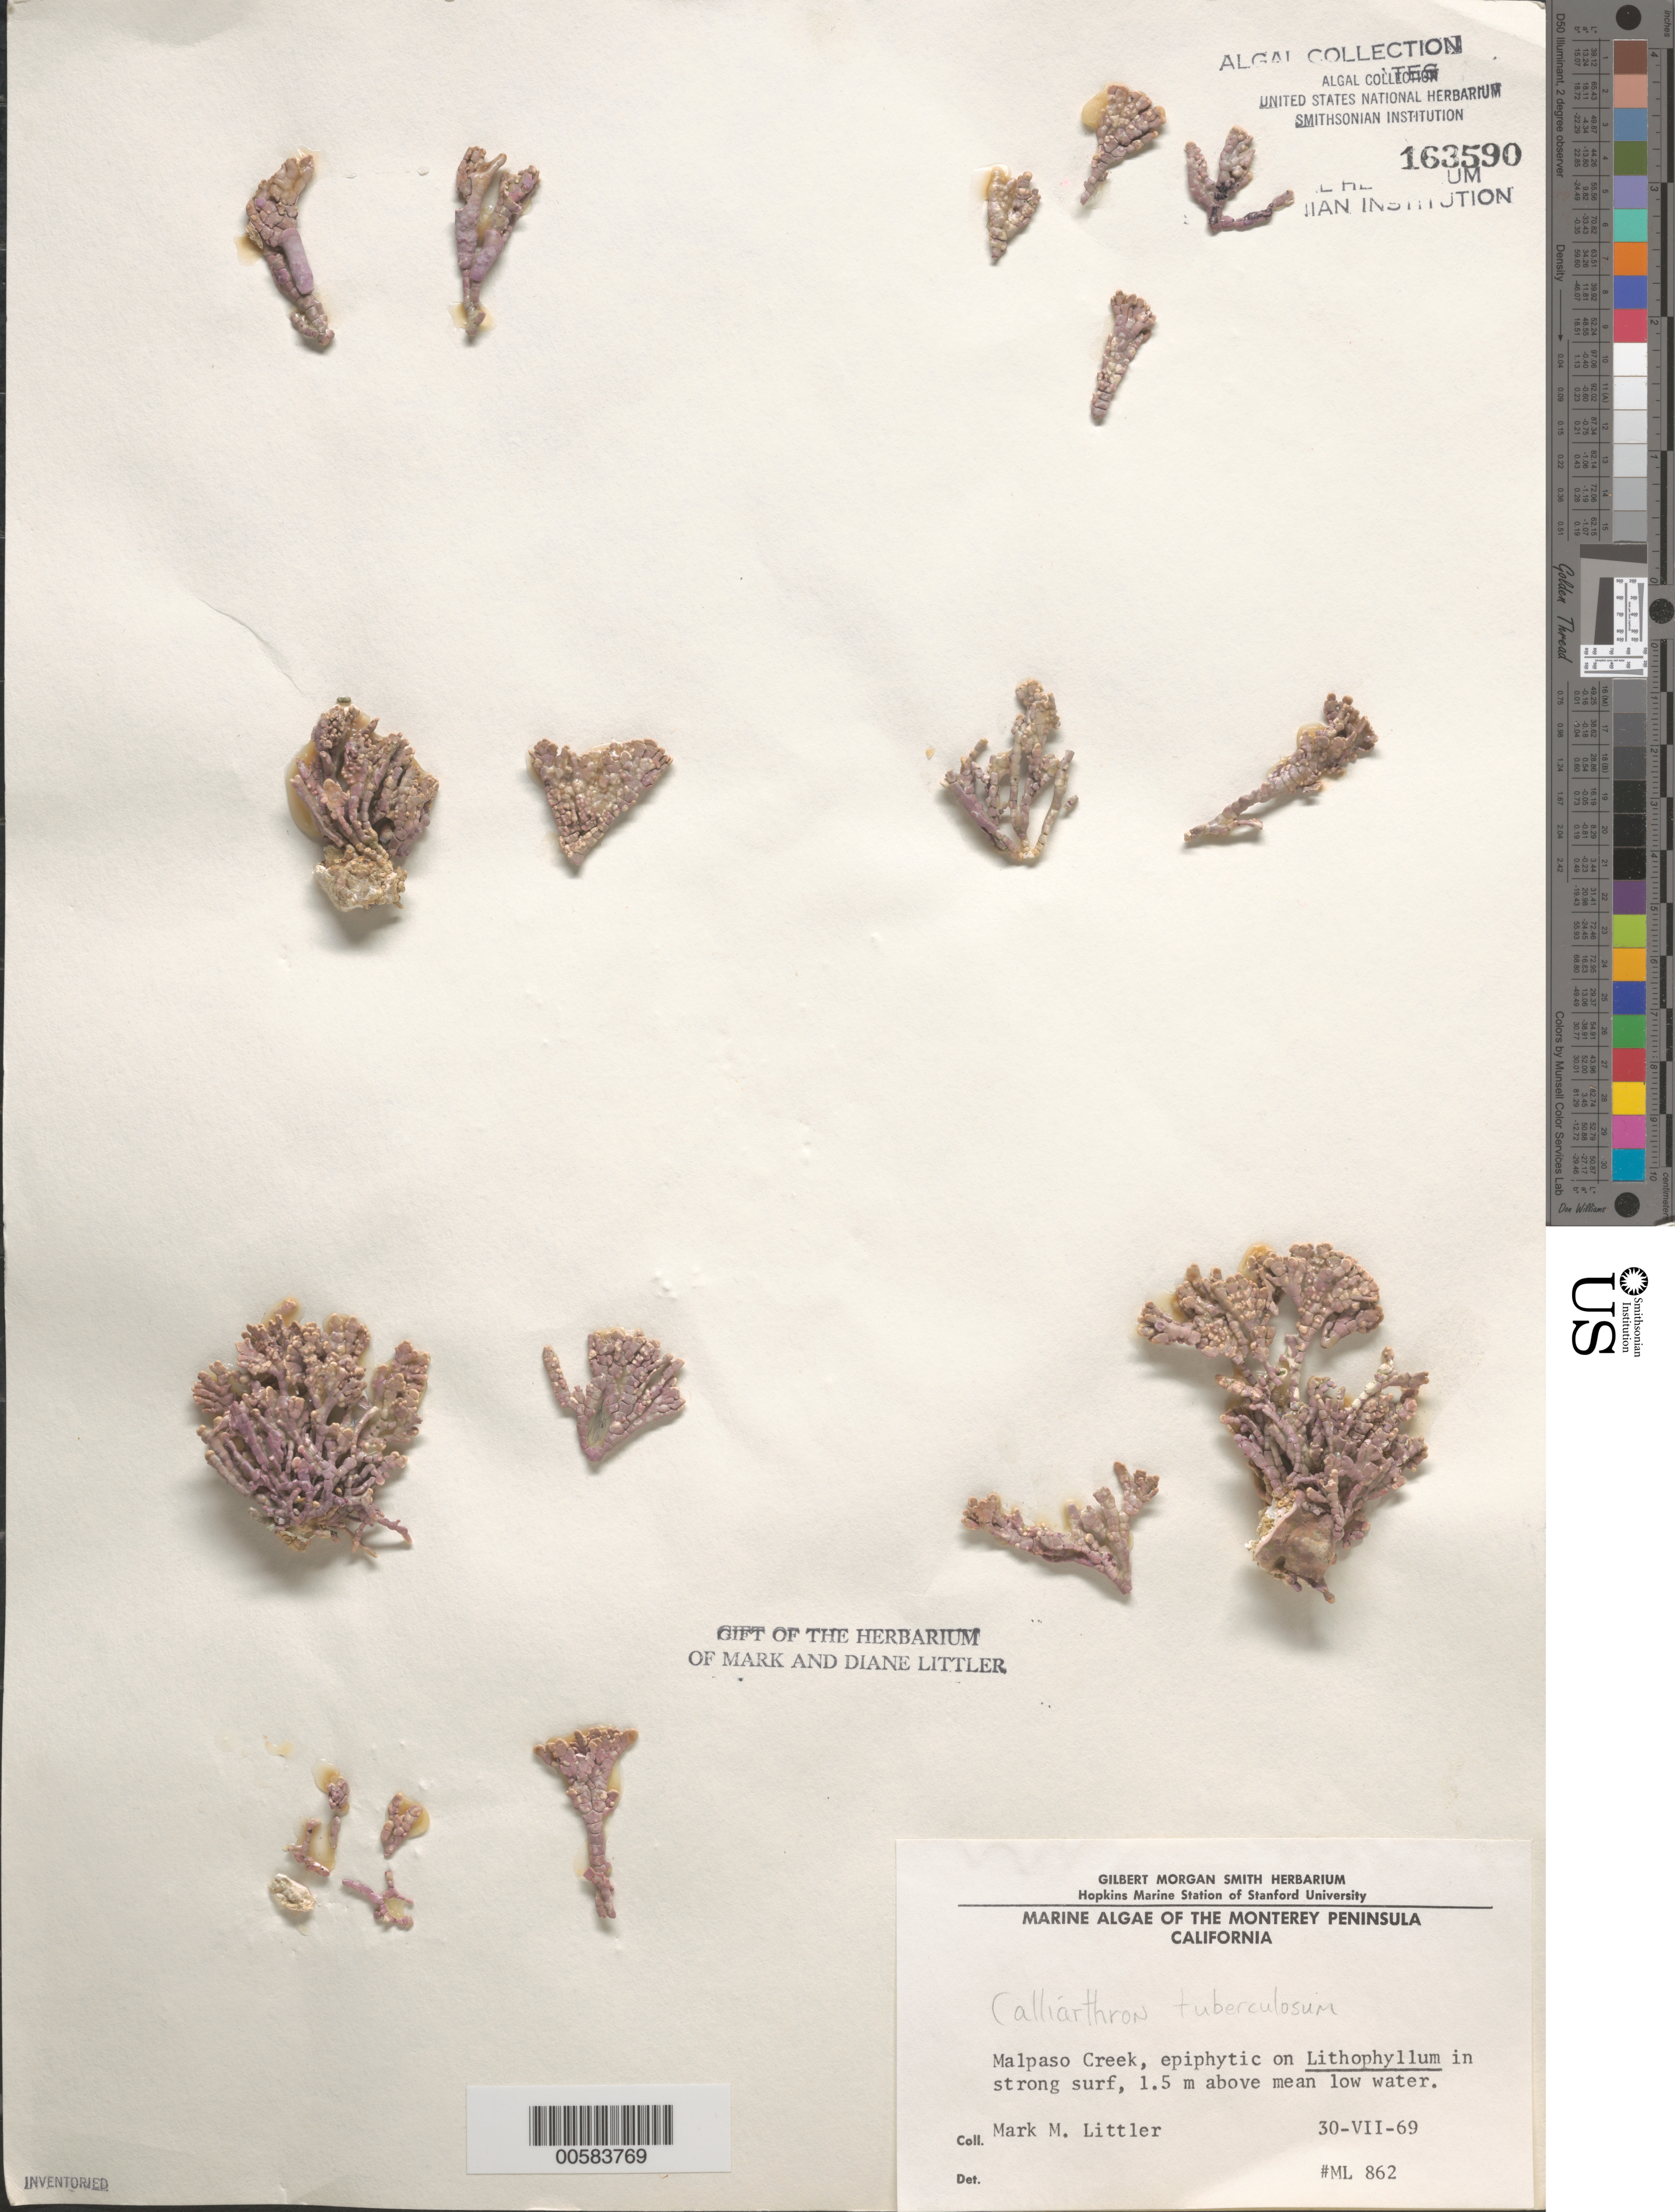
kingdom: Plantae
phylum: Rhodophyta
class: Florideophyceae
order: Corallinales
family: Corallinaceae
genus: Calliarthron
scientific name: Calliarthron tuberculosum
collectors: M. M. Littler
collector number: ML 862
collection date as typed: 30 Jul 1969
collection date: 1969-07-30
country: United States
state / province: California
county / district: Monterey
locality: Malpaso Creek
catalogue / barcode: US 163590